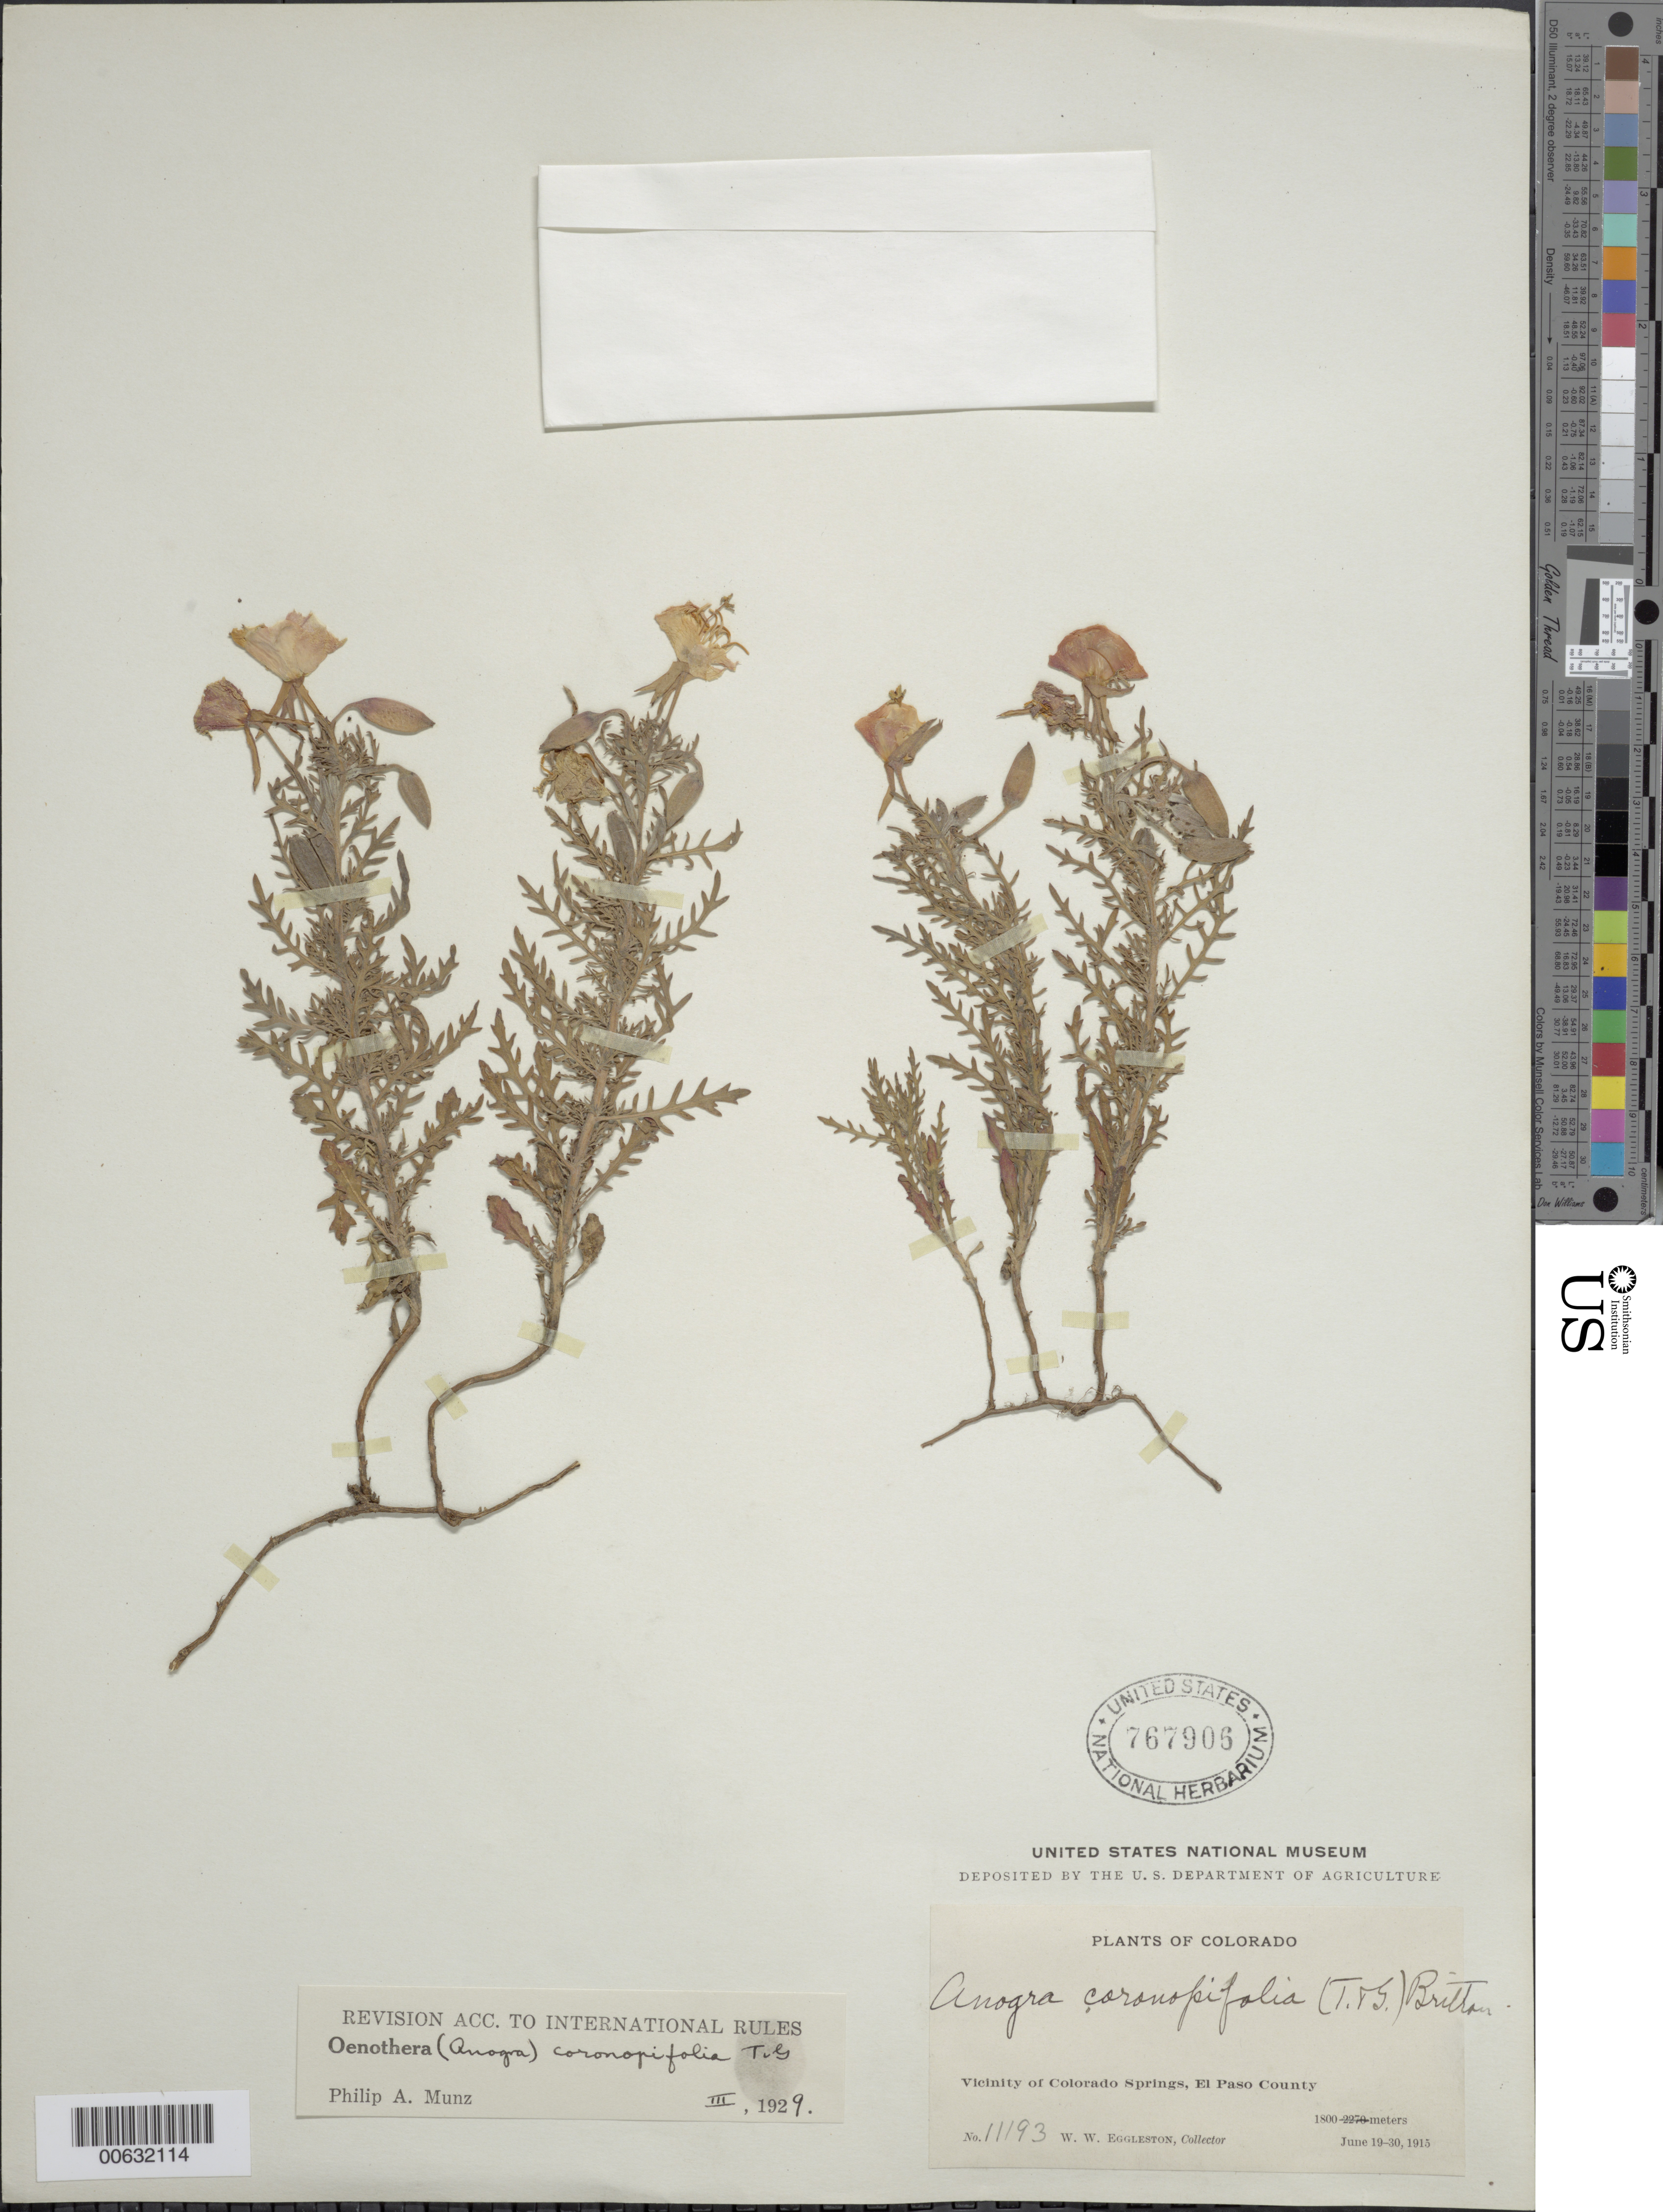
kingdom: Plantae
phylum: Tracheophyta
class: Magnoliopsida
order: Myrtales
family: Onagraceae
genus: Oenothera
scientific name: Oenothera coronopifolia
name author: Torr. & A. Gray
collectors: E. E. Eggleston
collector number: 11193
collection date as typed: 19 Jun 1915 to 30 Jun 1915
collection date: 1915-06-19/1915-06-30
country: United States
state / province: Colorado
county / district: El Paso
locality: Colorado Springs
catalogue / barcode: US 767906